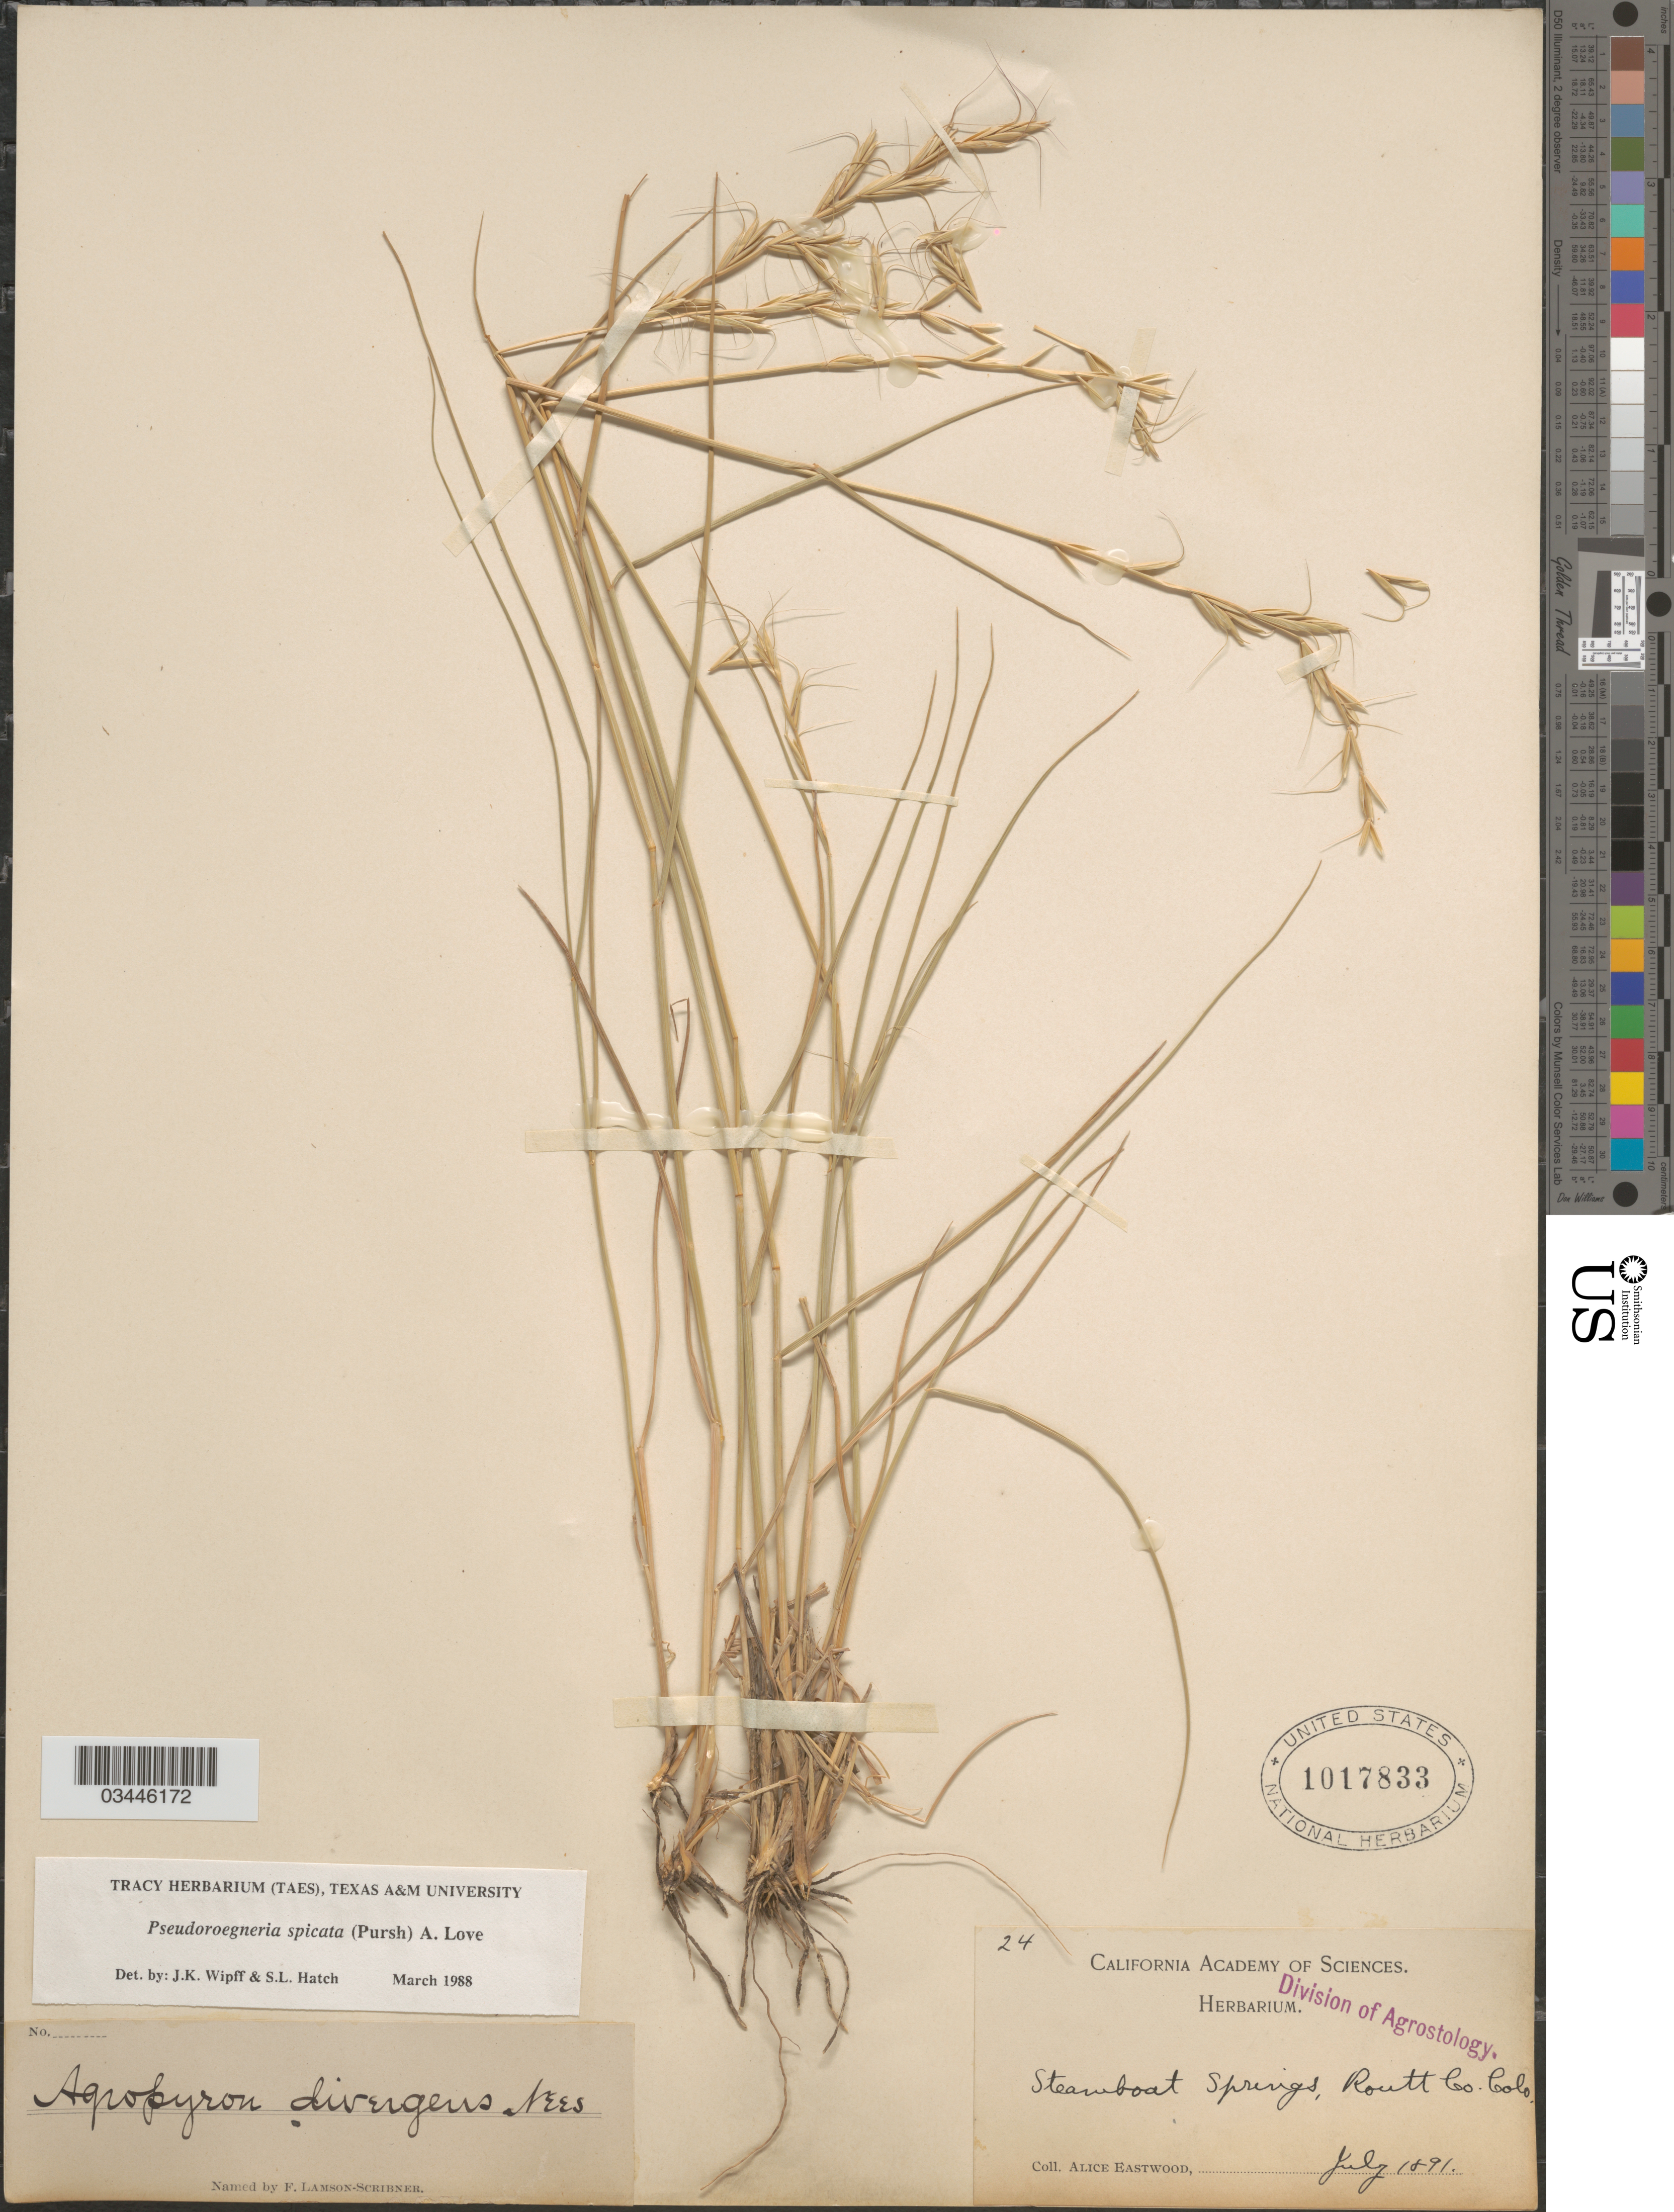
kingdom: Plantae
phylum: Tracheophyta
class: Liliopsida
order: Poales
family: Poaceae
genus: Pseudoroegneria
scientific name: Pseudoroegneria spicata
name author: (Pursh) Á. Löve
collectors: A. Eastwood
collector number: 24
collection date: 1891-07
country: United States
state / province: Colorado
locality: Steamboat Springs, Routt Co.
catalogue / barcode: US 1017833